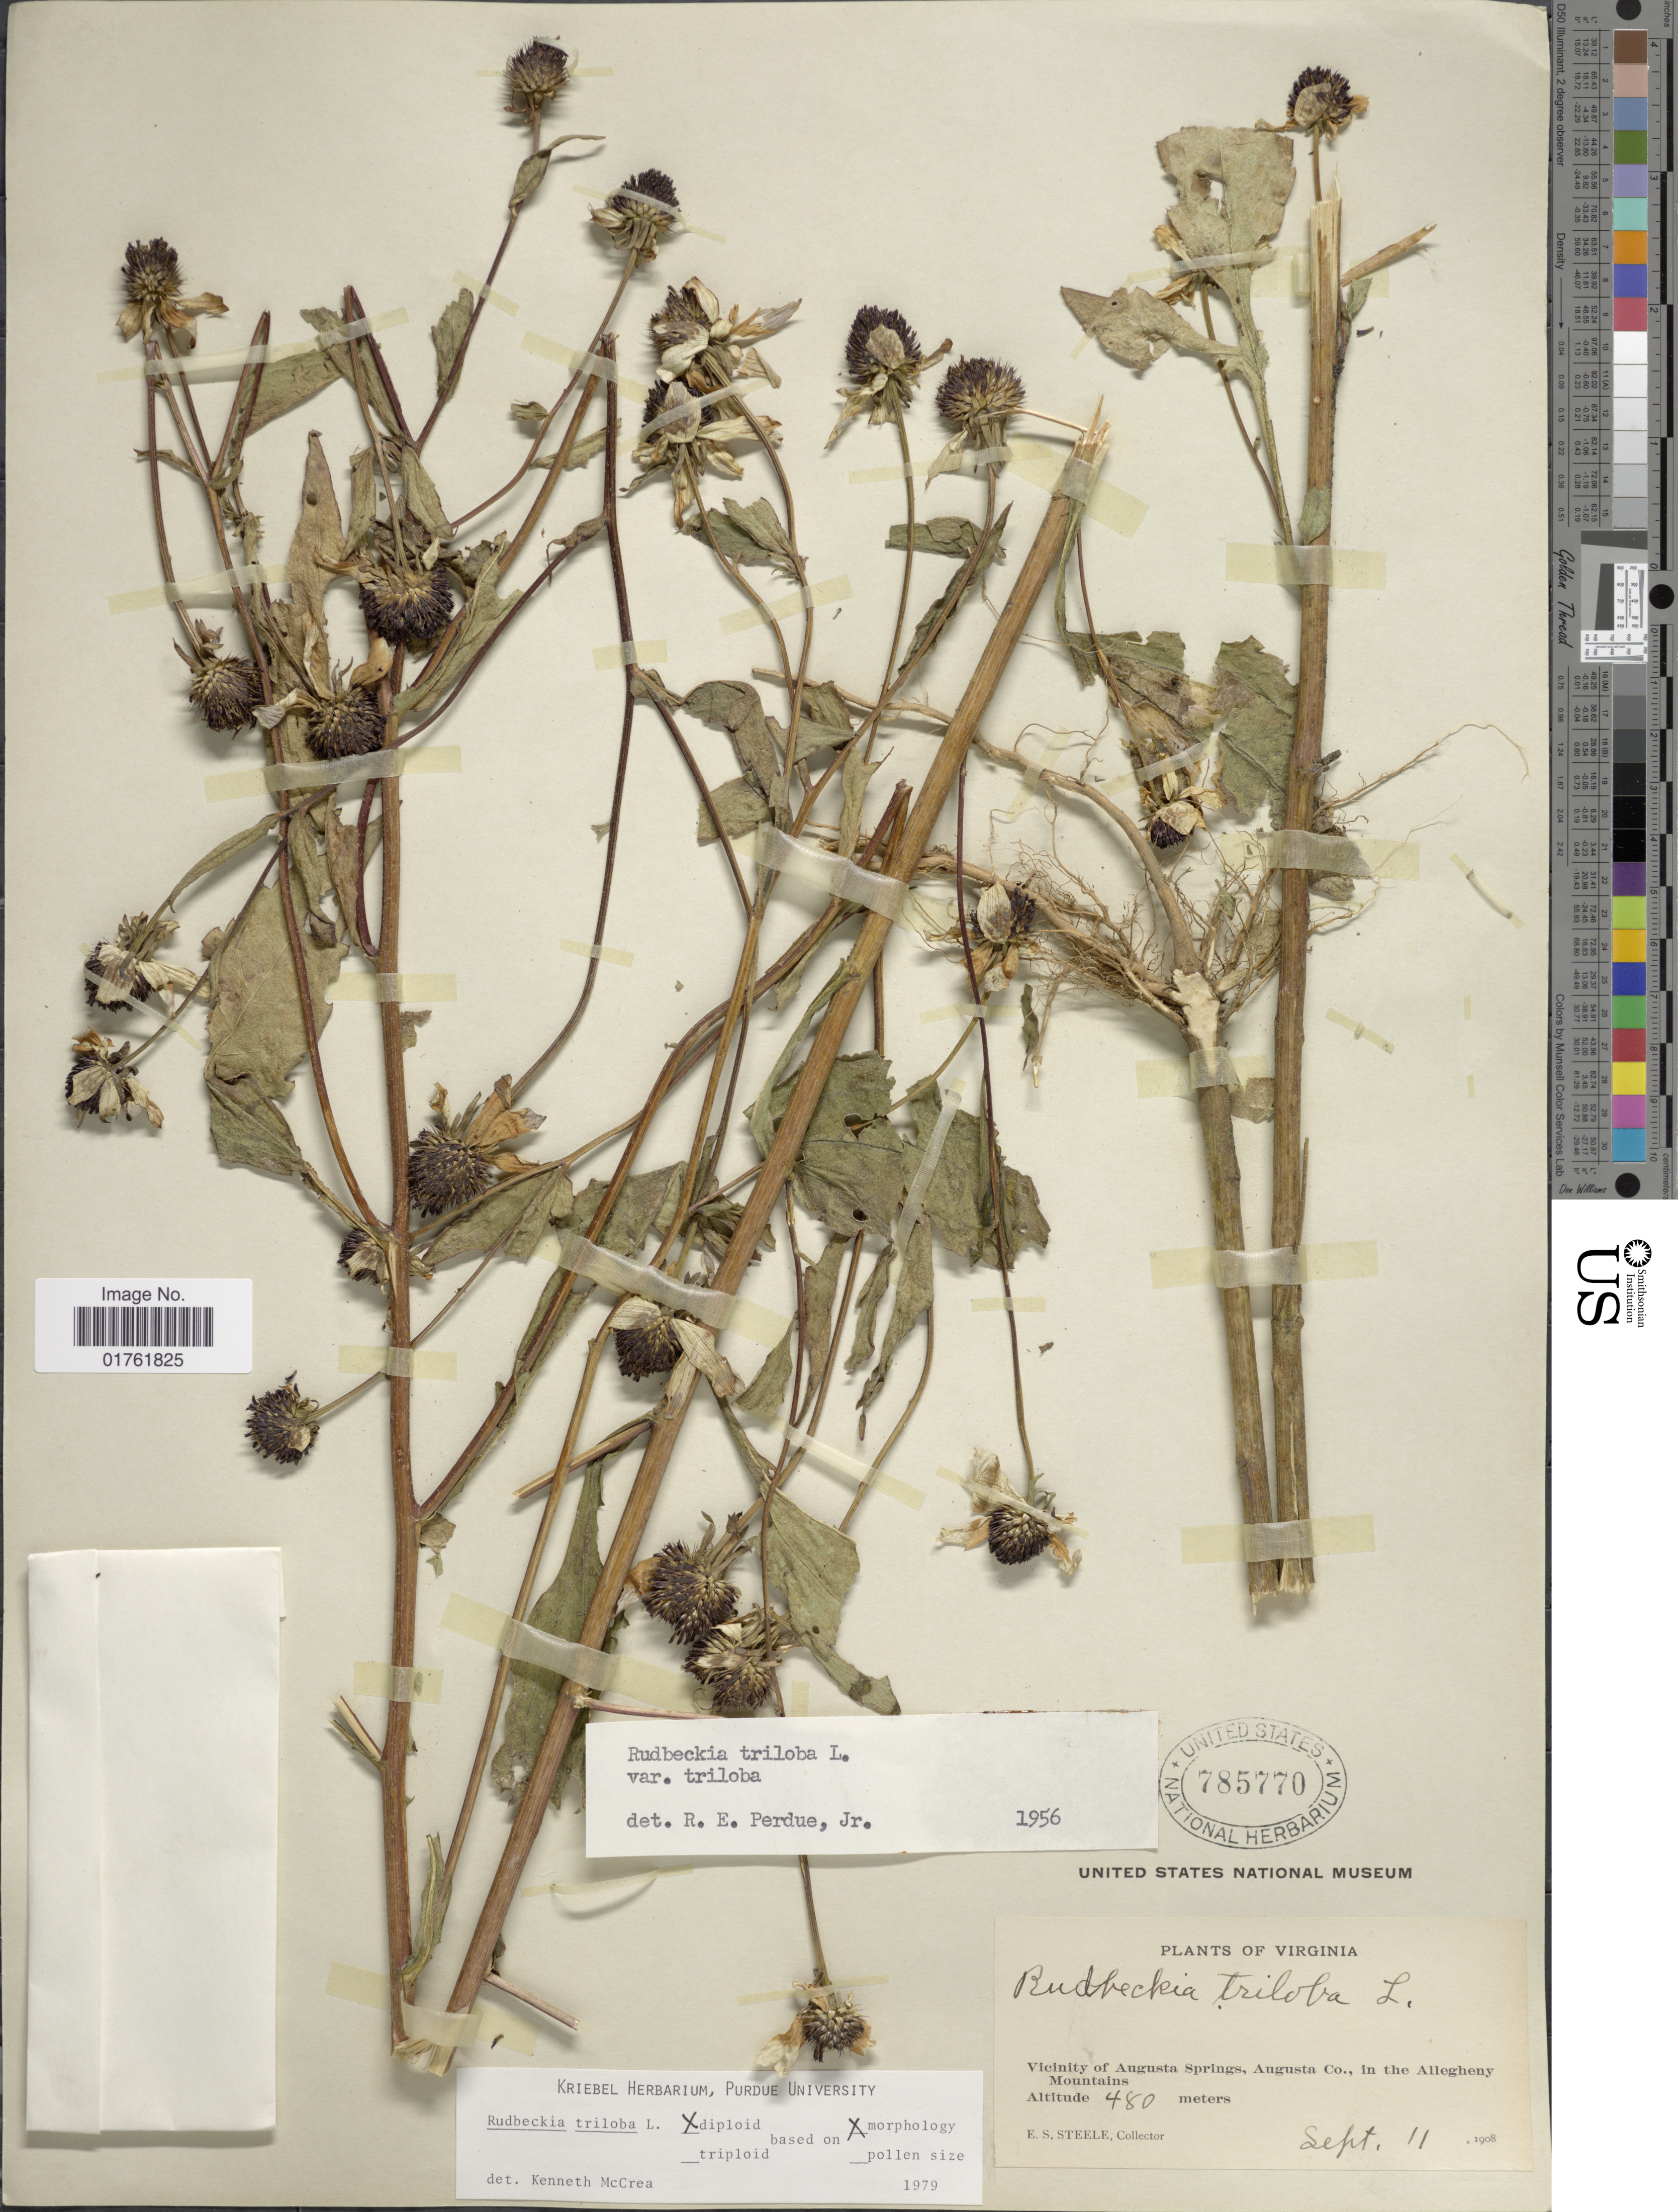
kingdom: Plantae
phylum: Tracheophyta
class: Magnoliopsida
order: Asterales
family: Asteraceae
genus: Rudbeckia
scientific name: Rudbeckia triloba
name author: L.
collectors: E. Steele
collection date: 1908-09-11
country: United States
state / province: Virginia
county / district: Augusta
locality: Vicinity of Augusta Springs, Augusta Co., in the Allegheny Mountains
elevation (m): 480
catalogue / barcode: US 785770